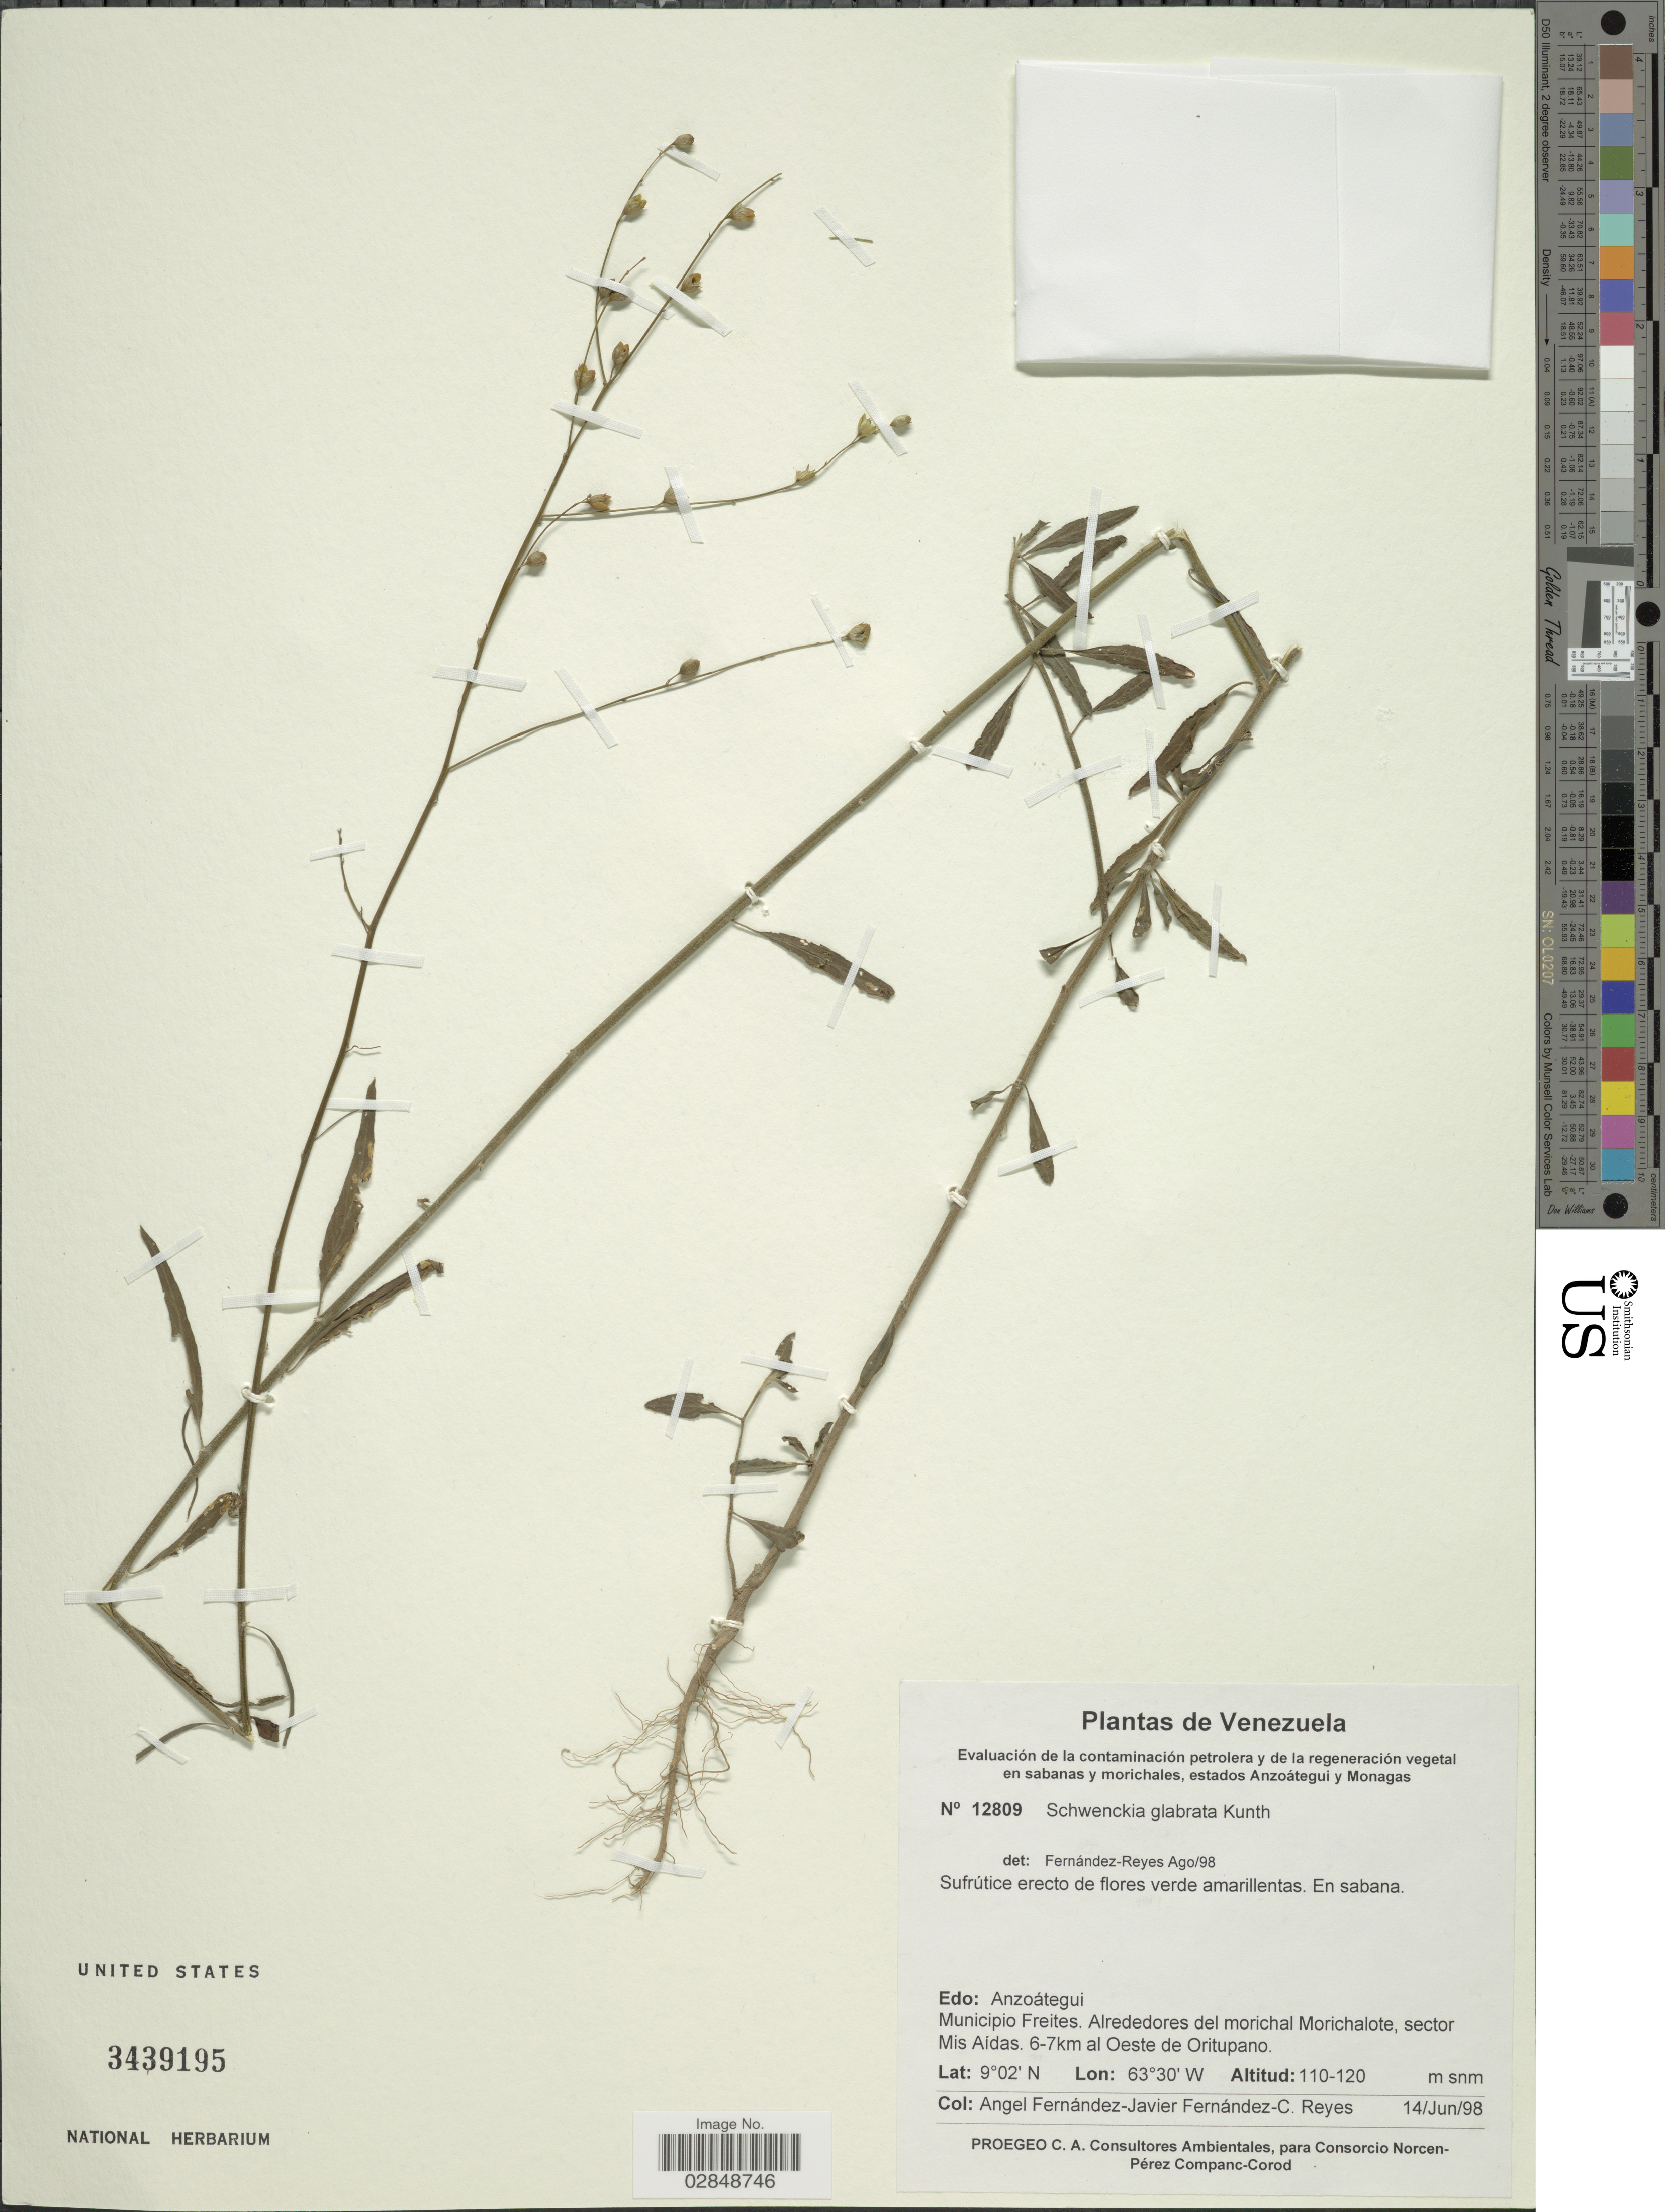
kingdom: Plantae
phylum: Tracheophyta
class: Magnoliopsida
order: Solanales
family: Solanaceae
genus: Schwenckia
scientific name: Schwenckia glabrata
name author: Kunth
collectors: Á. Fernández, J. Fernández & C. Reyes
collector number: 12809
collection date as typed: Transcribed d/m/y: 14/6/98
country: Venezuela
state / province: Anzoategui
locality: Municipio Freites. Alrededores del morichal Morichalote, sector Mis Aídas. 6-7 km al Oeste de Oritupano.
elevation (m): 110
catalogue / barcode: US 3439195